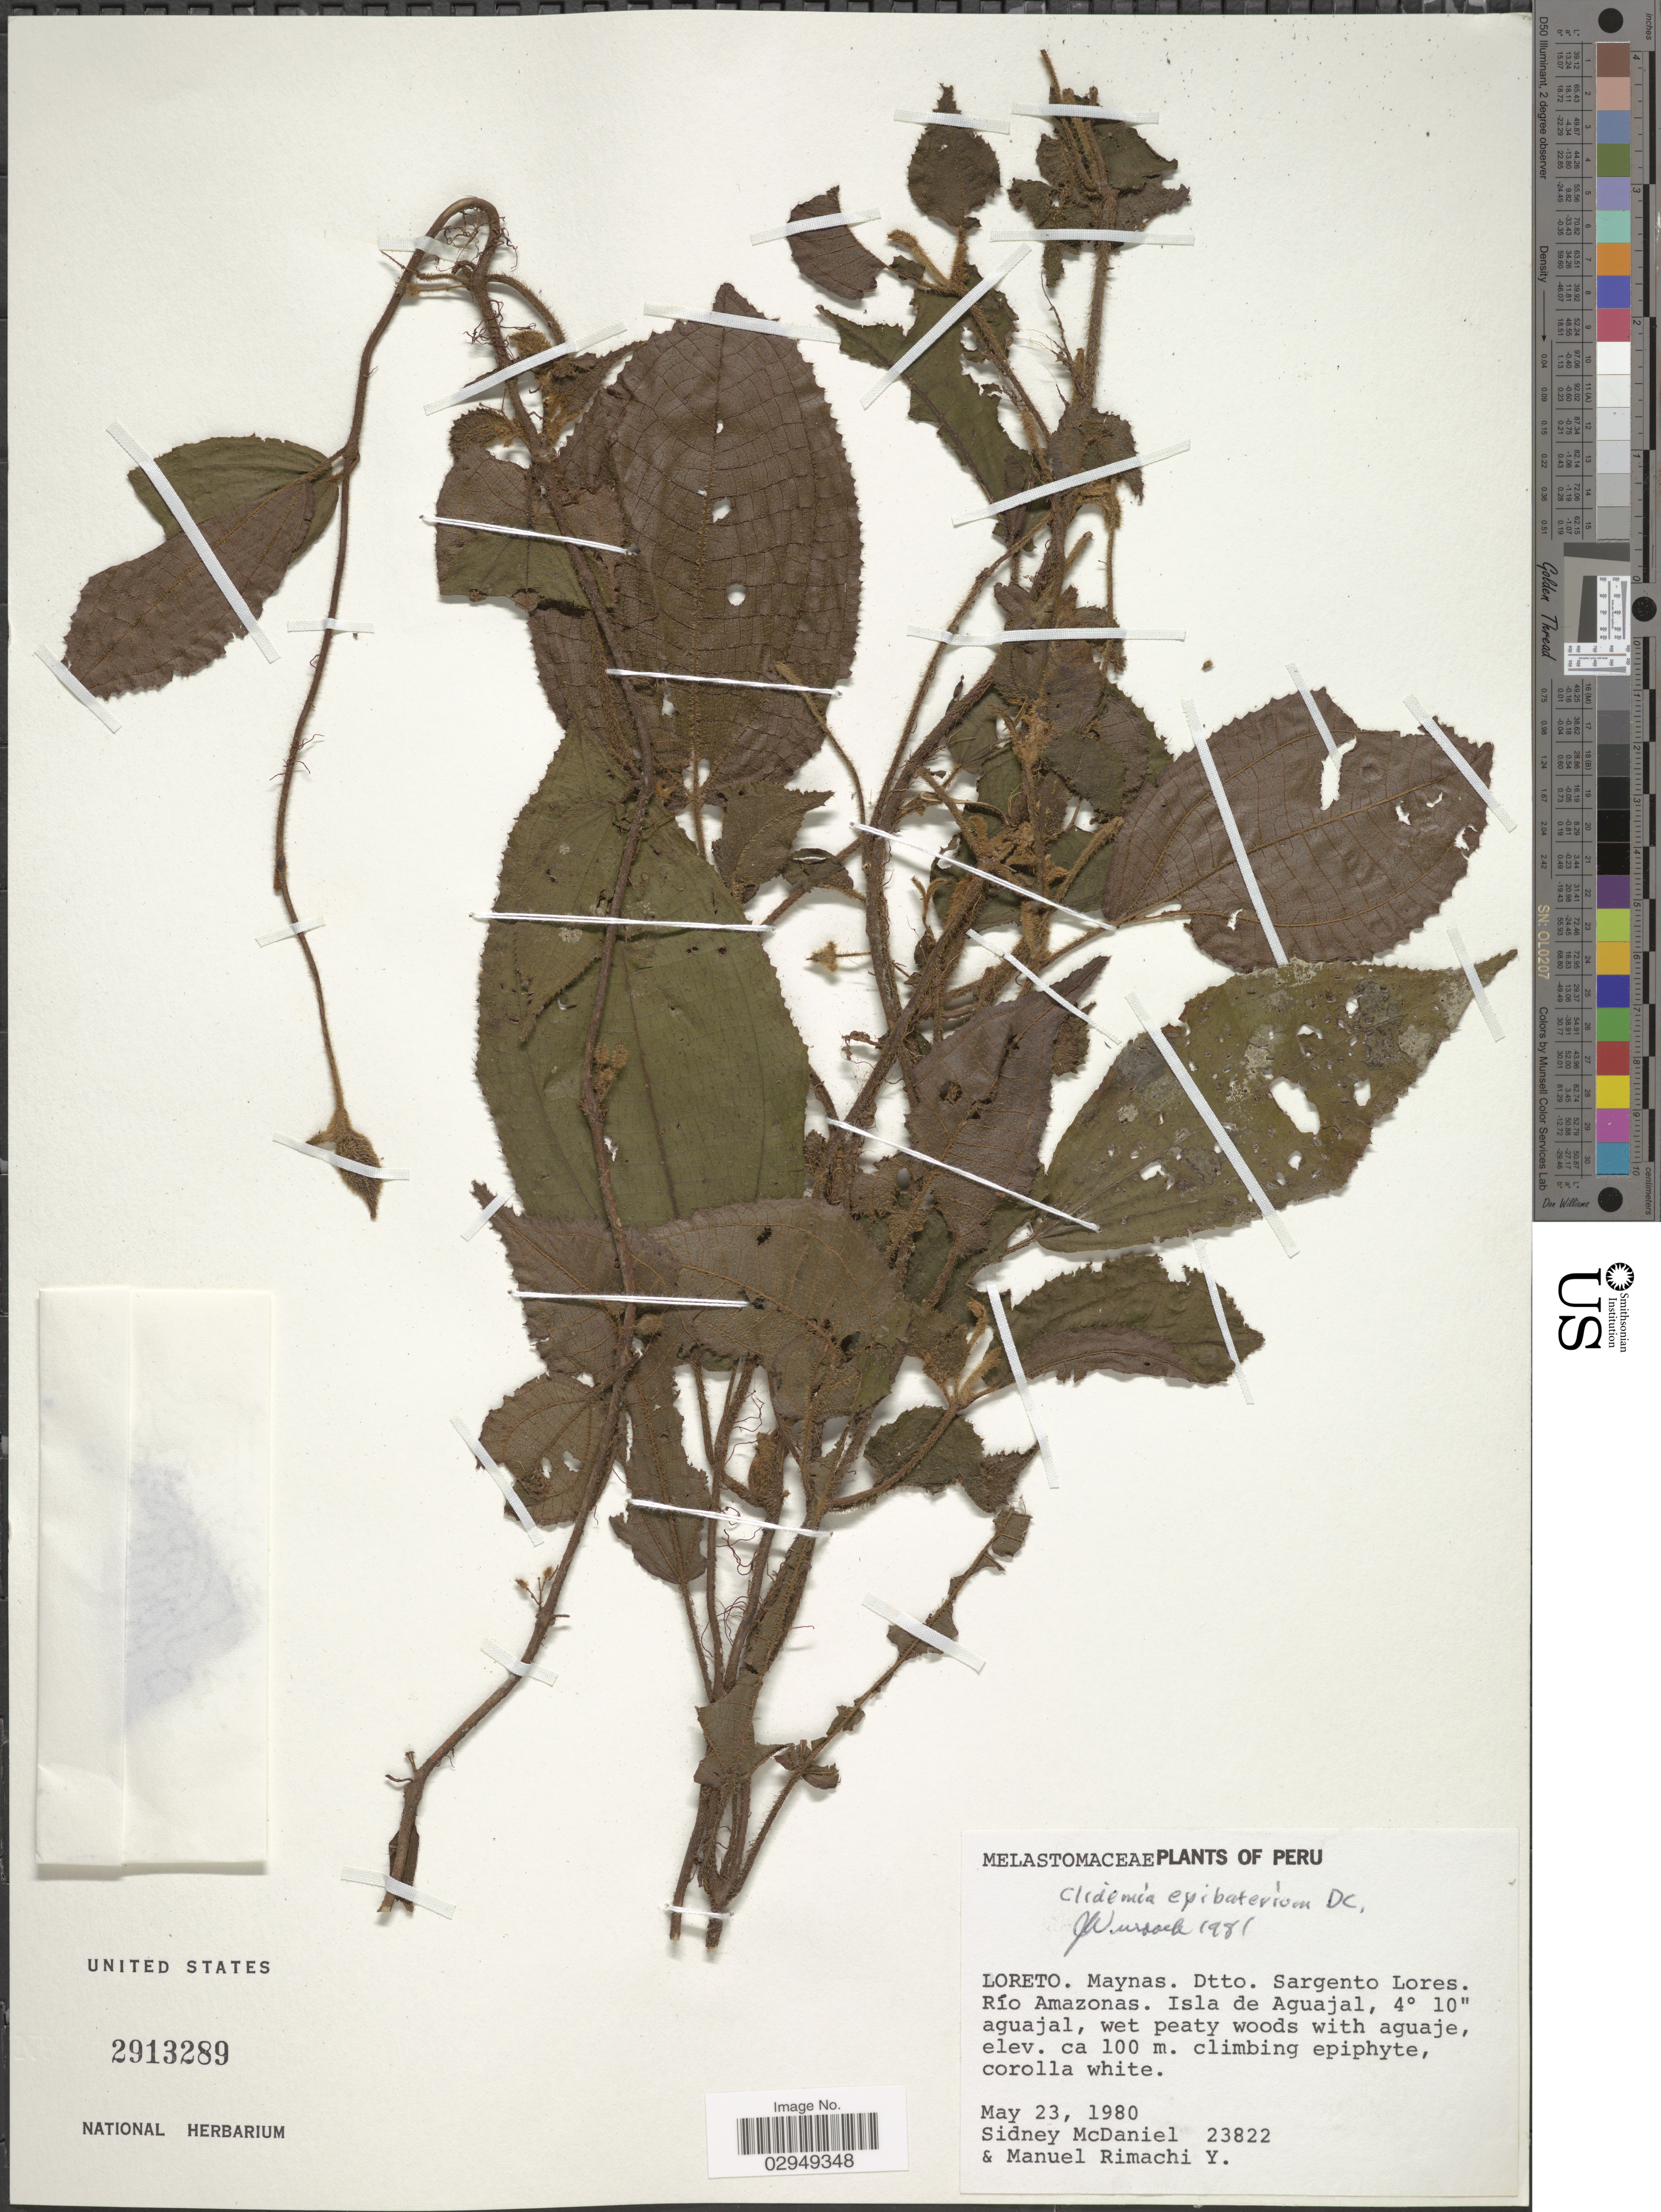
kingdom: Plantae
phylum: Tracheophyta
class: Magnoliopsida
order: Myrtales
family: Melastomataceae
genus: Clidemia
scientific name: Clidemia epibaterium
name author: DC.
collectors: S. McDaniel & M. Rimachi Y.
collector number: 23822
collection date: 1980-05-23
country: Peru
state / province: Loreto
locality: Maynas. Dtto. Sargento Lores. Río Amazonas. Isla de Aguajal.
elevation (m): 100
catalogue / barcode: US 2913289